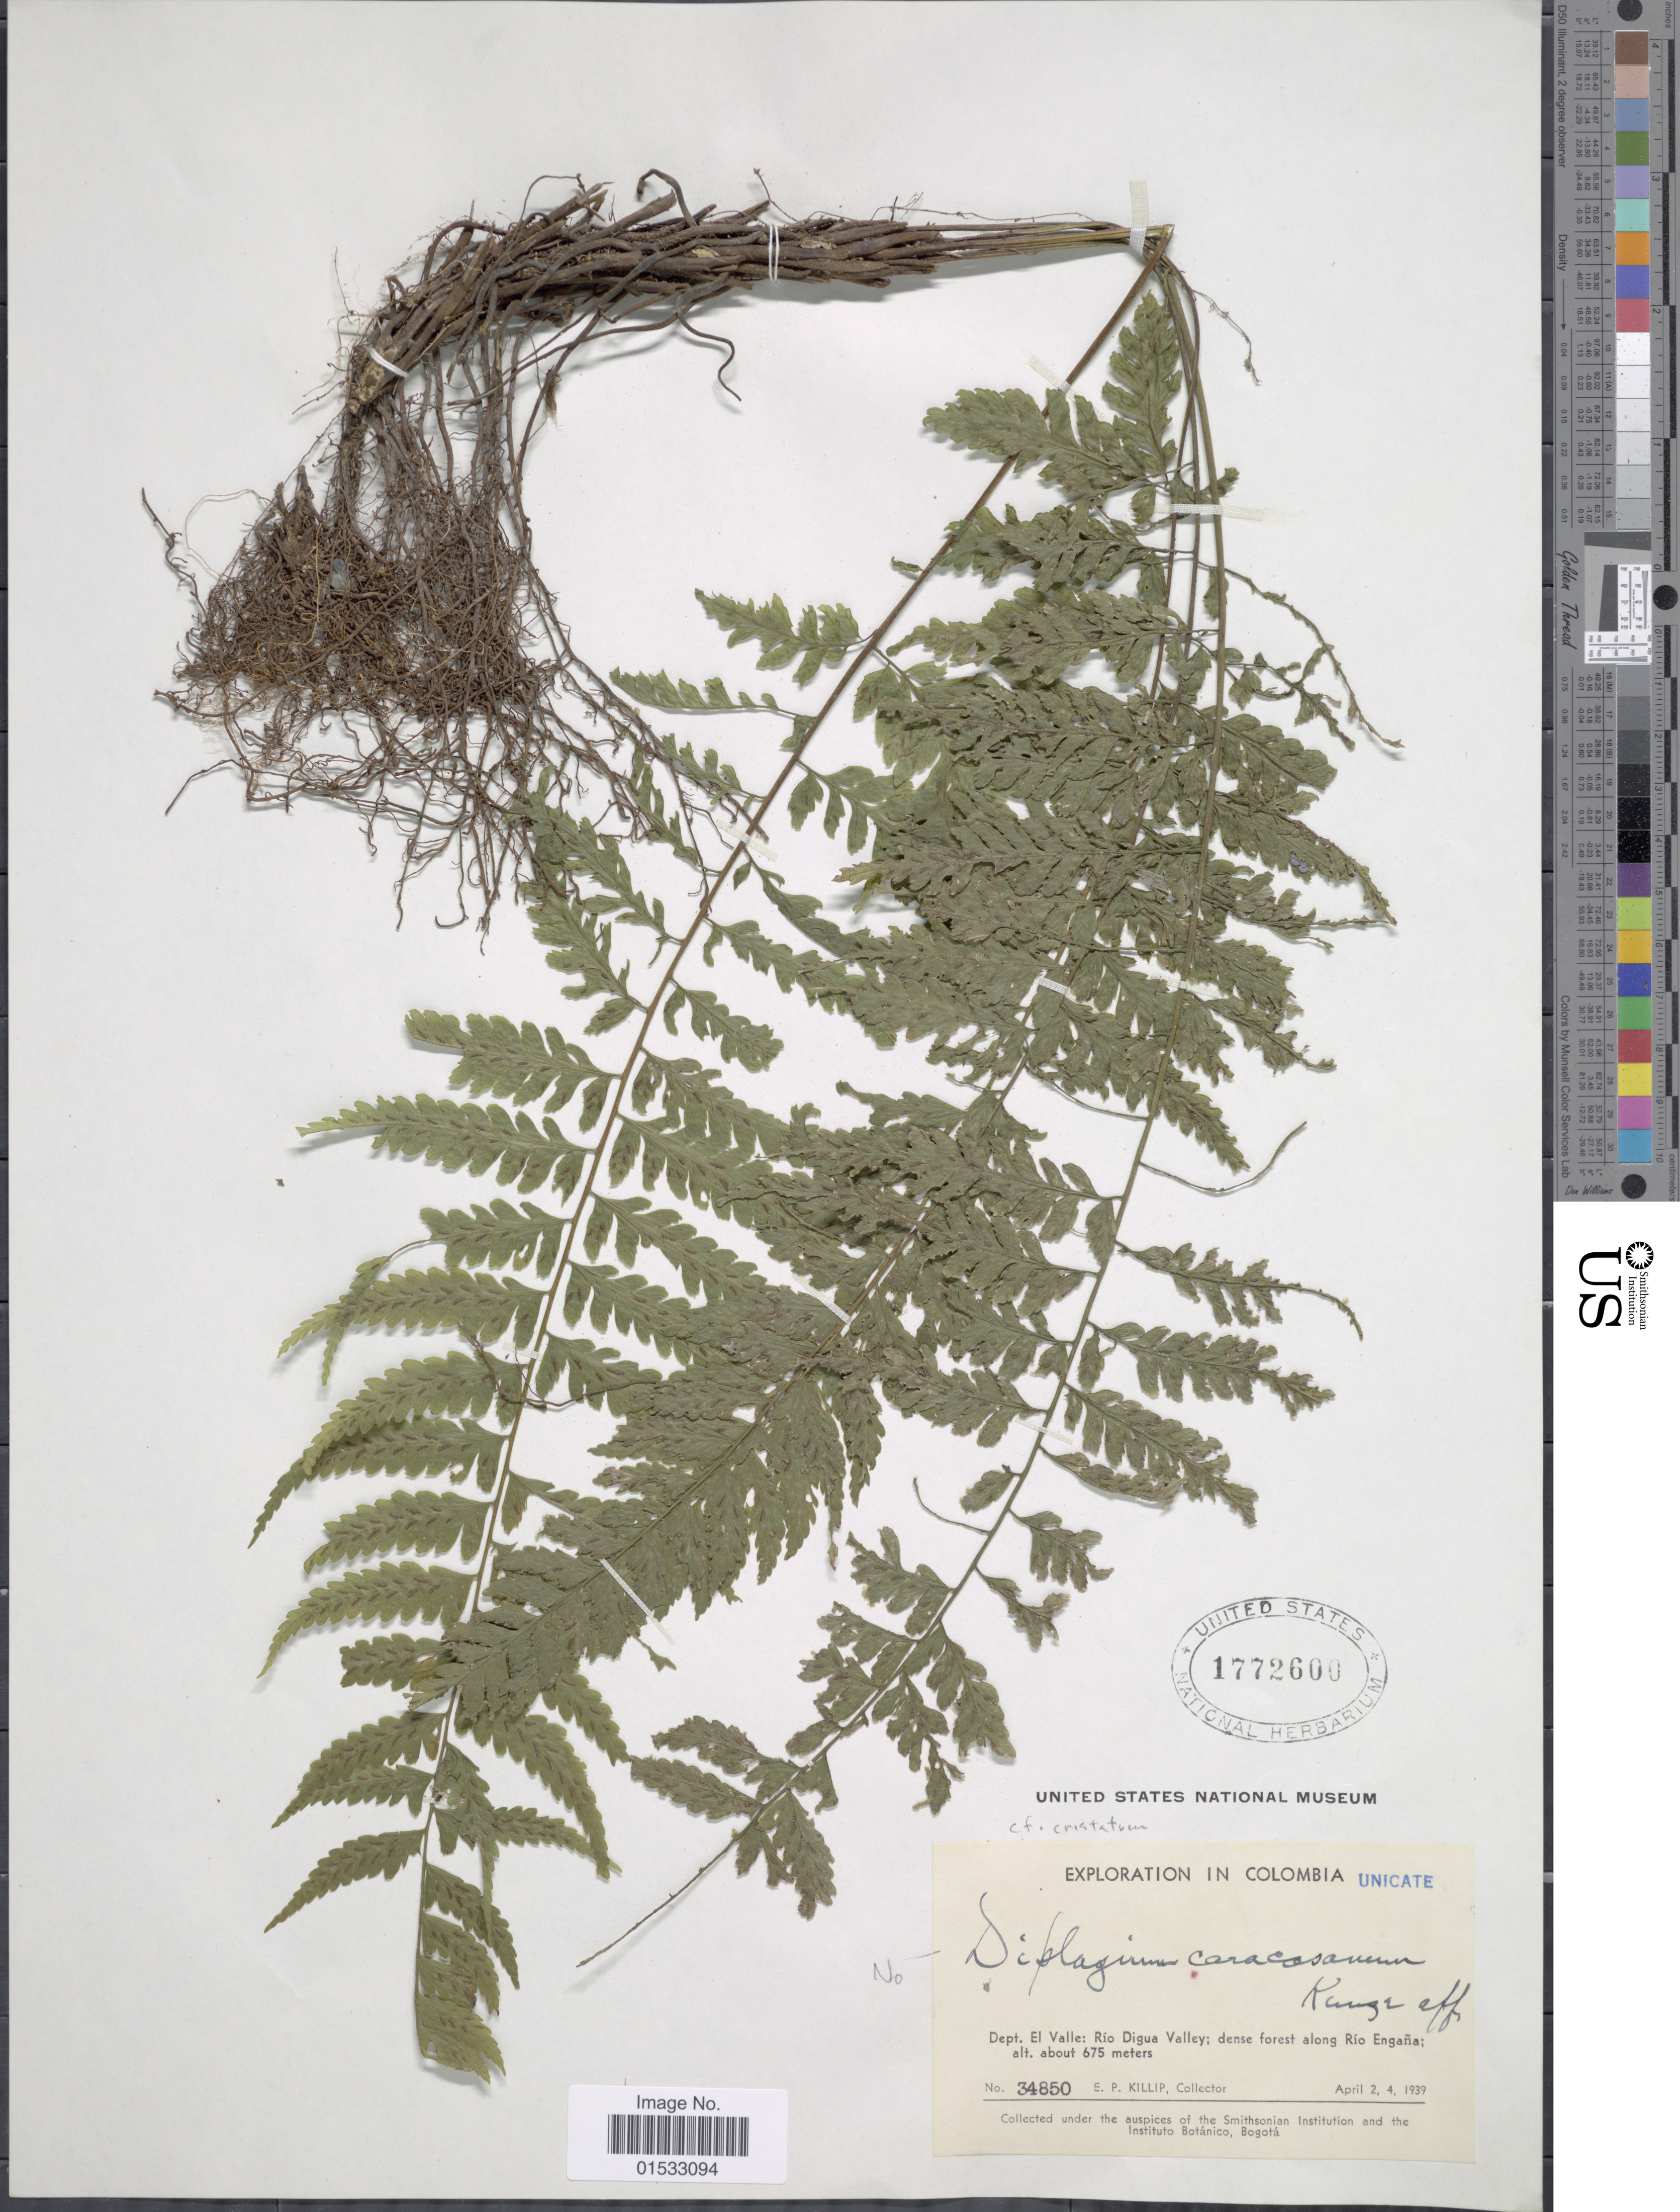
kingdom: Plantae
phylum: Tracheophyta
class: Polypodiopsida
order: Polypodiales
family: Athyriaceae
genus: Diplazium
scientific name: Diplazium stuebelianum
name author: (Hieron.) Stolze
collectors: E. P. Killip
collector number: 34850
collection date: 1939-03-02/1939-03-04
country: Colombia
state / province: Valle del Cauca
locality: Dept. El Valle: Río Digua Valley; dense forest along Río Engaña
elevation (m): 675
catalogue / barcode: US 1772600